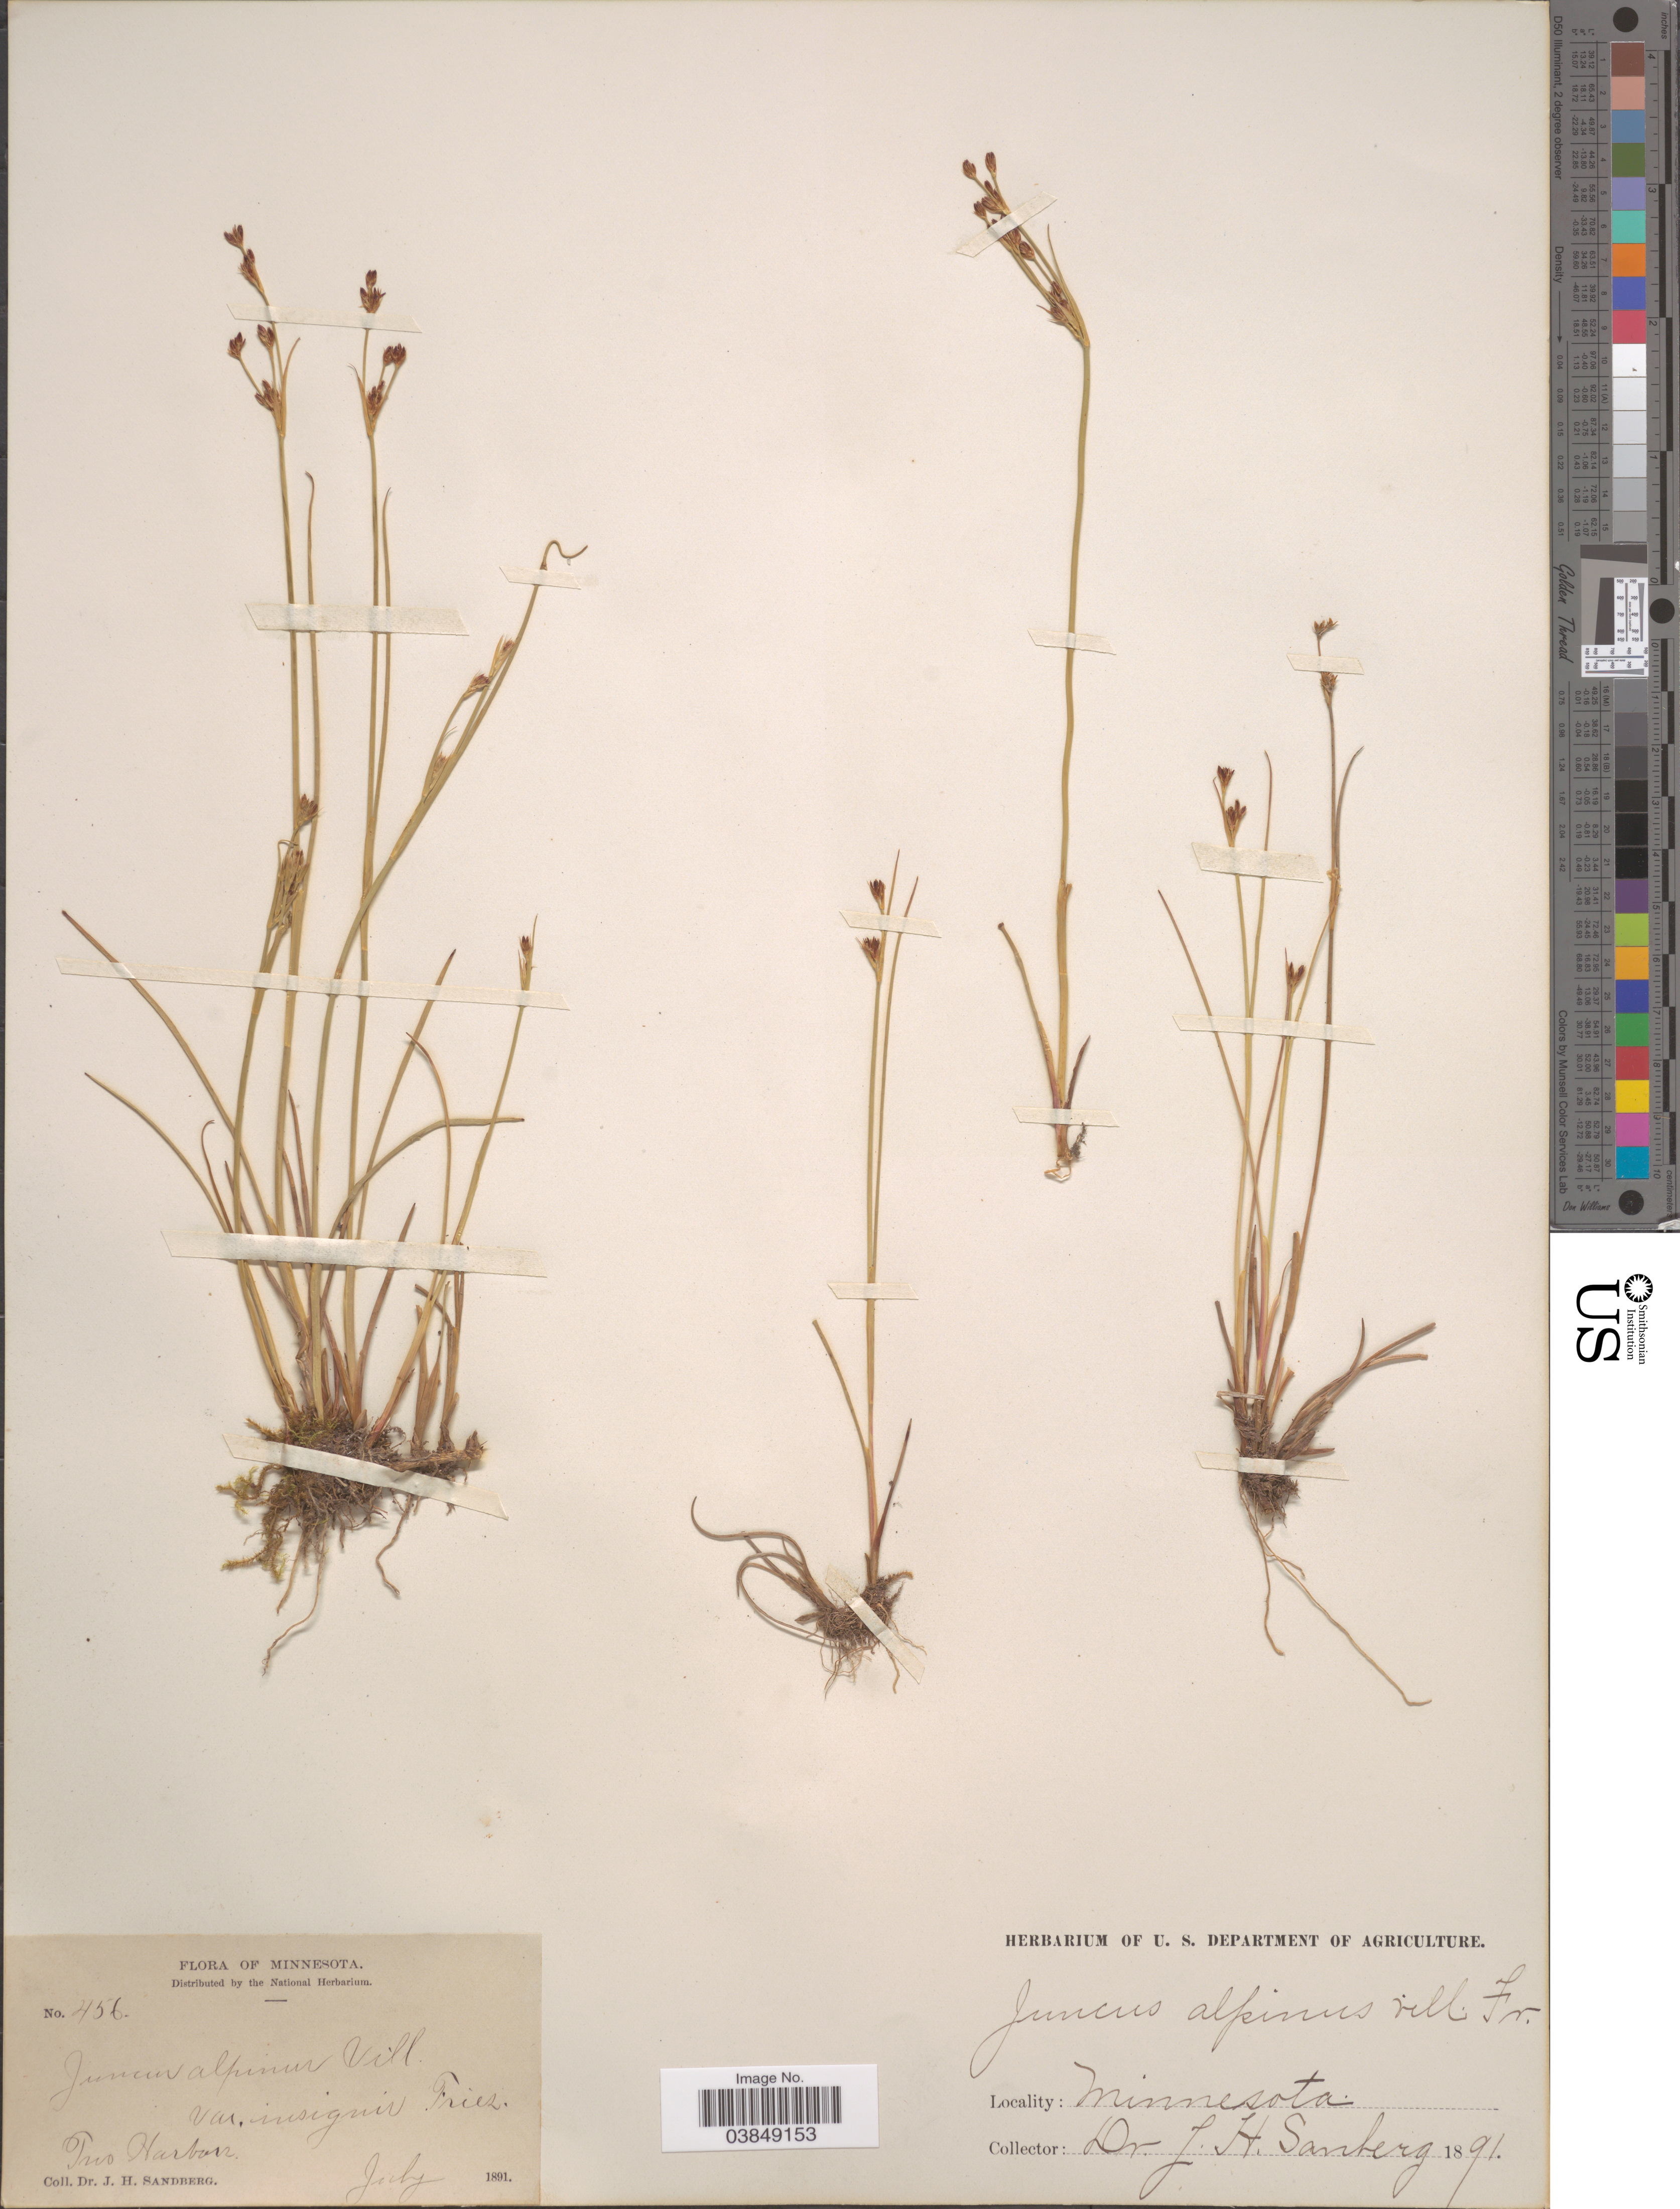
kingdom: Plantae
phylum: Tracheophyta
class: Liliopsida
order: Poales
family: Juncaceae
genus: Juncus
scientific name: Juncus alpinus var. rariflorus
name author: (Hartm.) Hartm.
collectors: J. H. Sandberg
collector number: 456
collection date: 1891-07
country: United States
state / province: Minnesota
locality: Two Harbor.